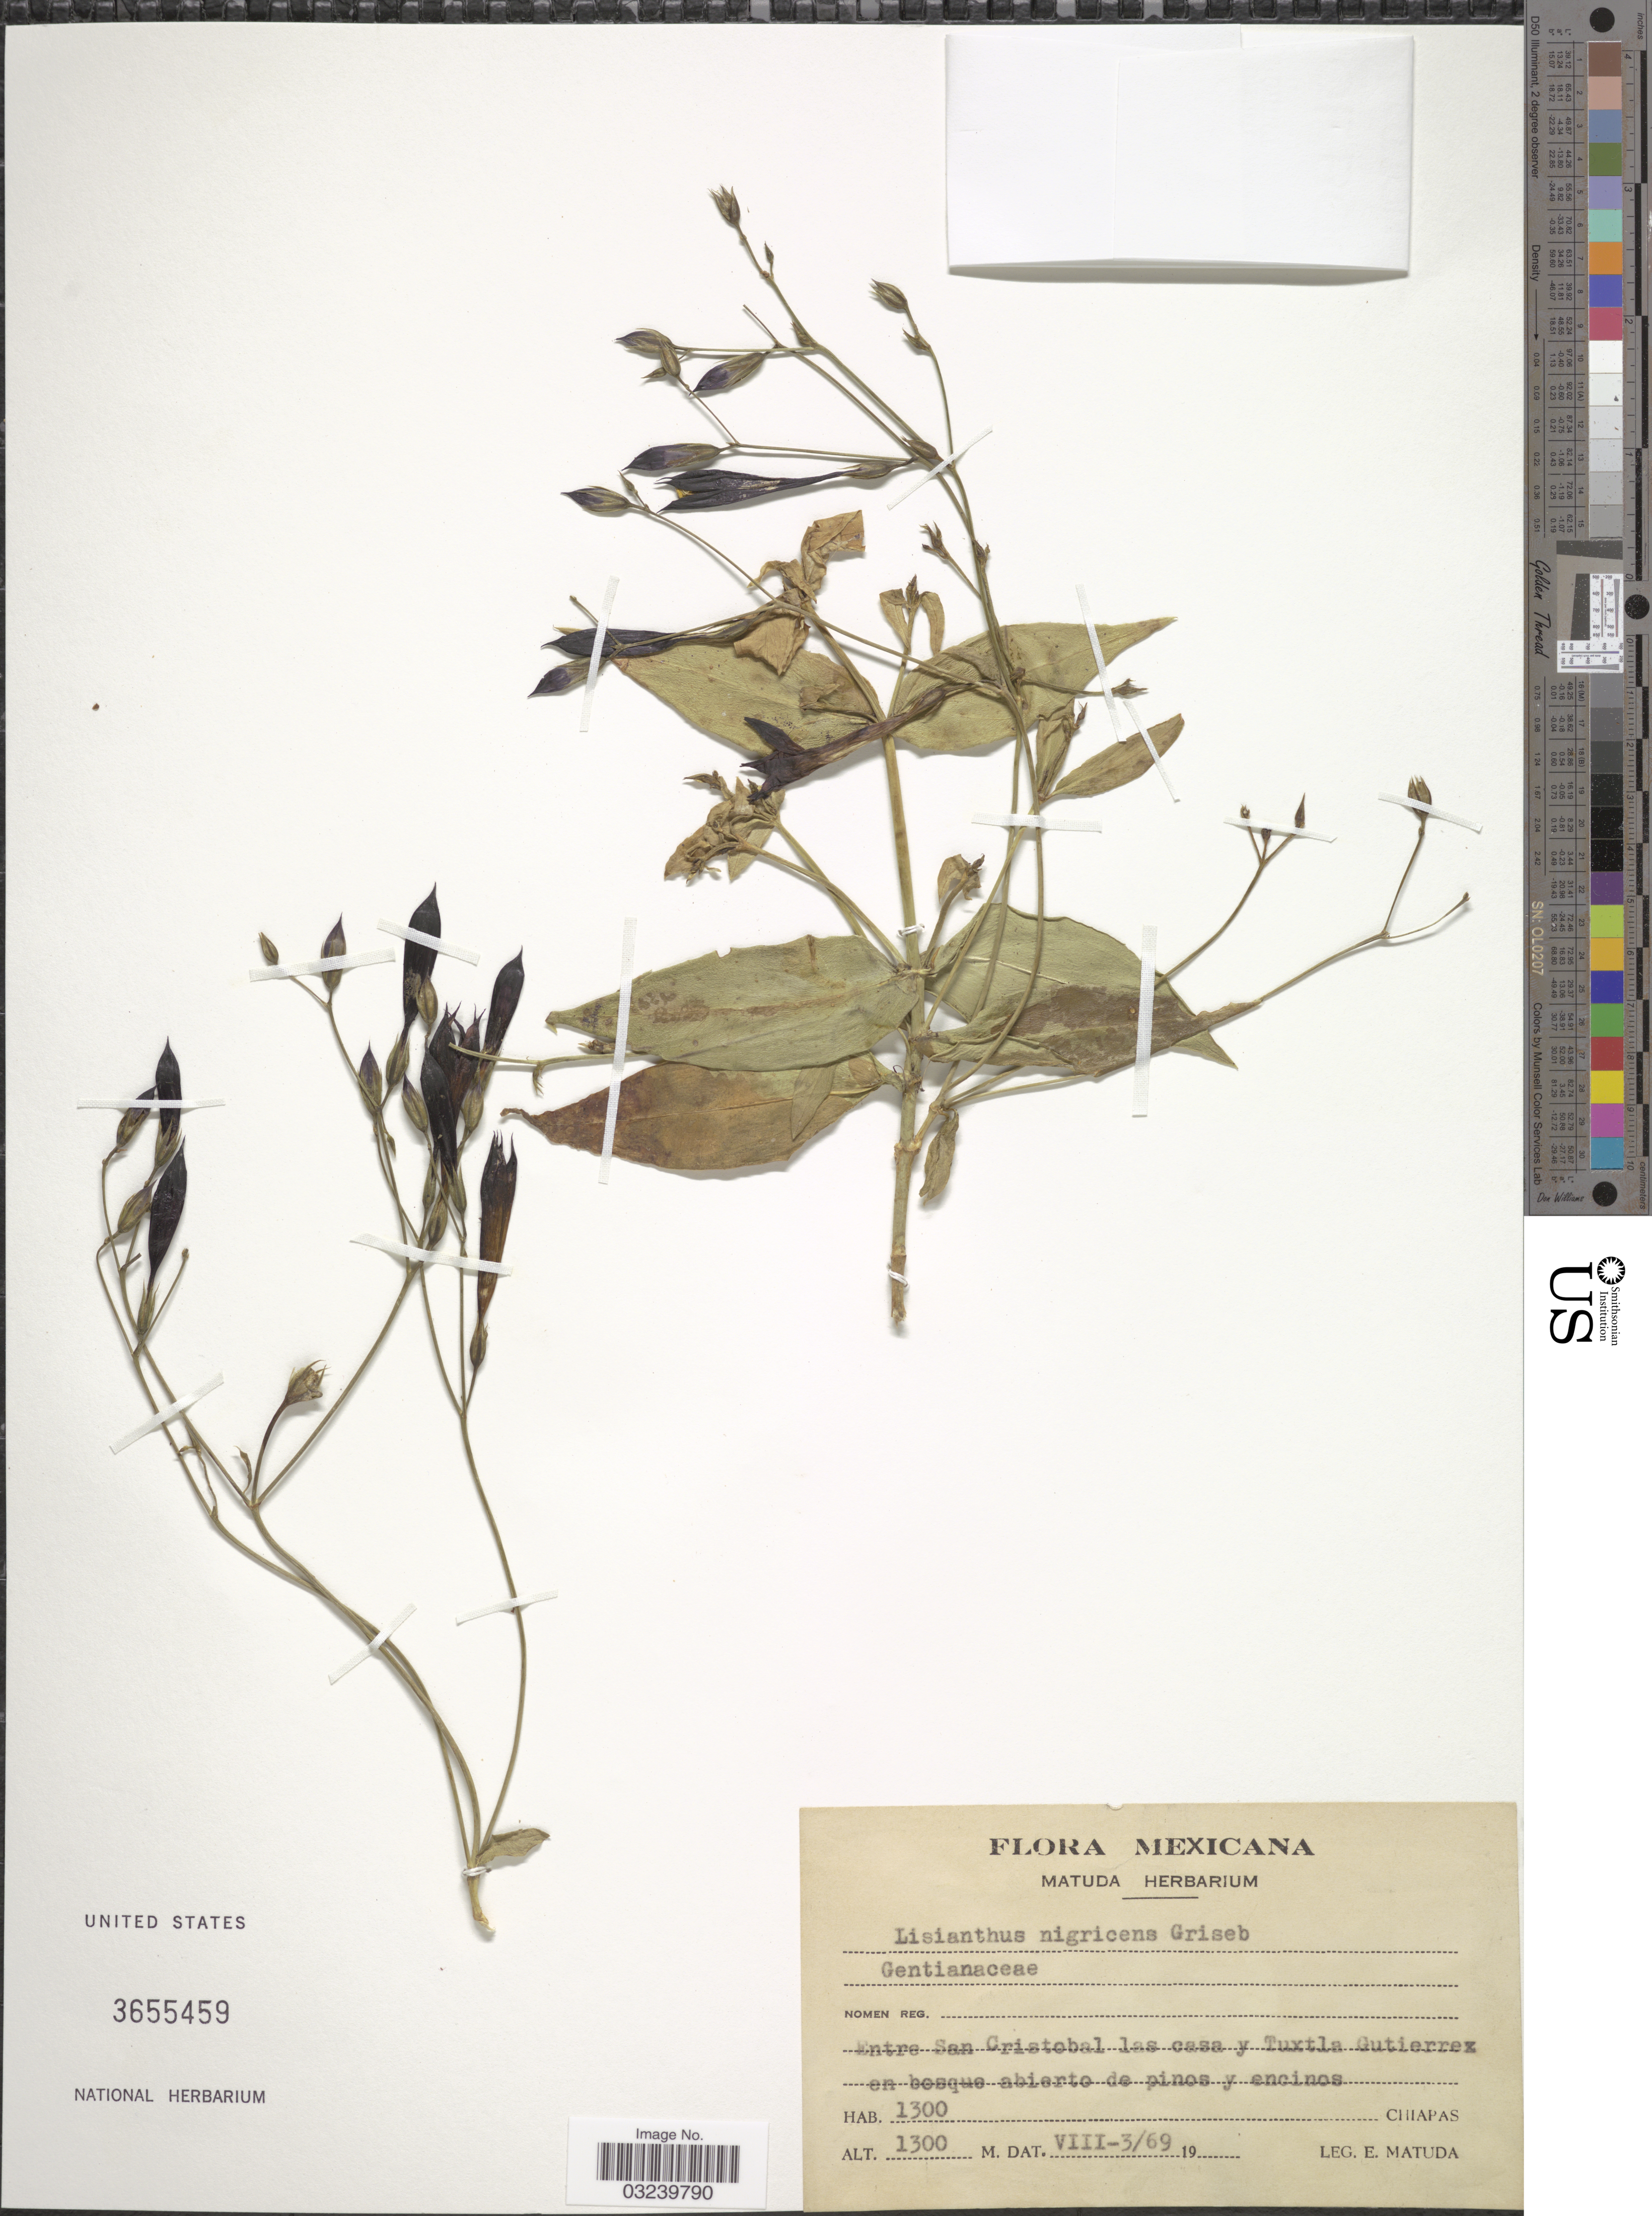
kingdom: Plantae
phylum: Tracheophyta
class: Magnoliopsida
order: Gentianales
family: Gentianaceae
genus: Lisianthius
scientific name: Lisianthius nigrescens var. chiapensis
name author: Weaver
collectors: E. Matuda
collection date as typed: Transcribed d/m/y: 3/8/69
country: Mexico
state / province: Chiapas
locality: Entre San Cristobal las casa y Tuxtla Gutierrez en bosque abierto de pinos y encinos.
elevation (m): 1300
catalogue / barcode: US 3655459